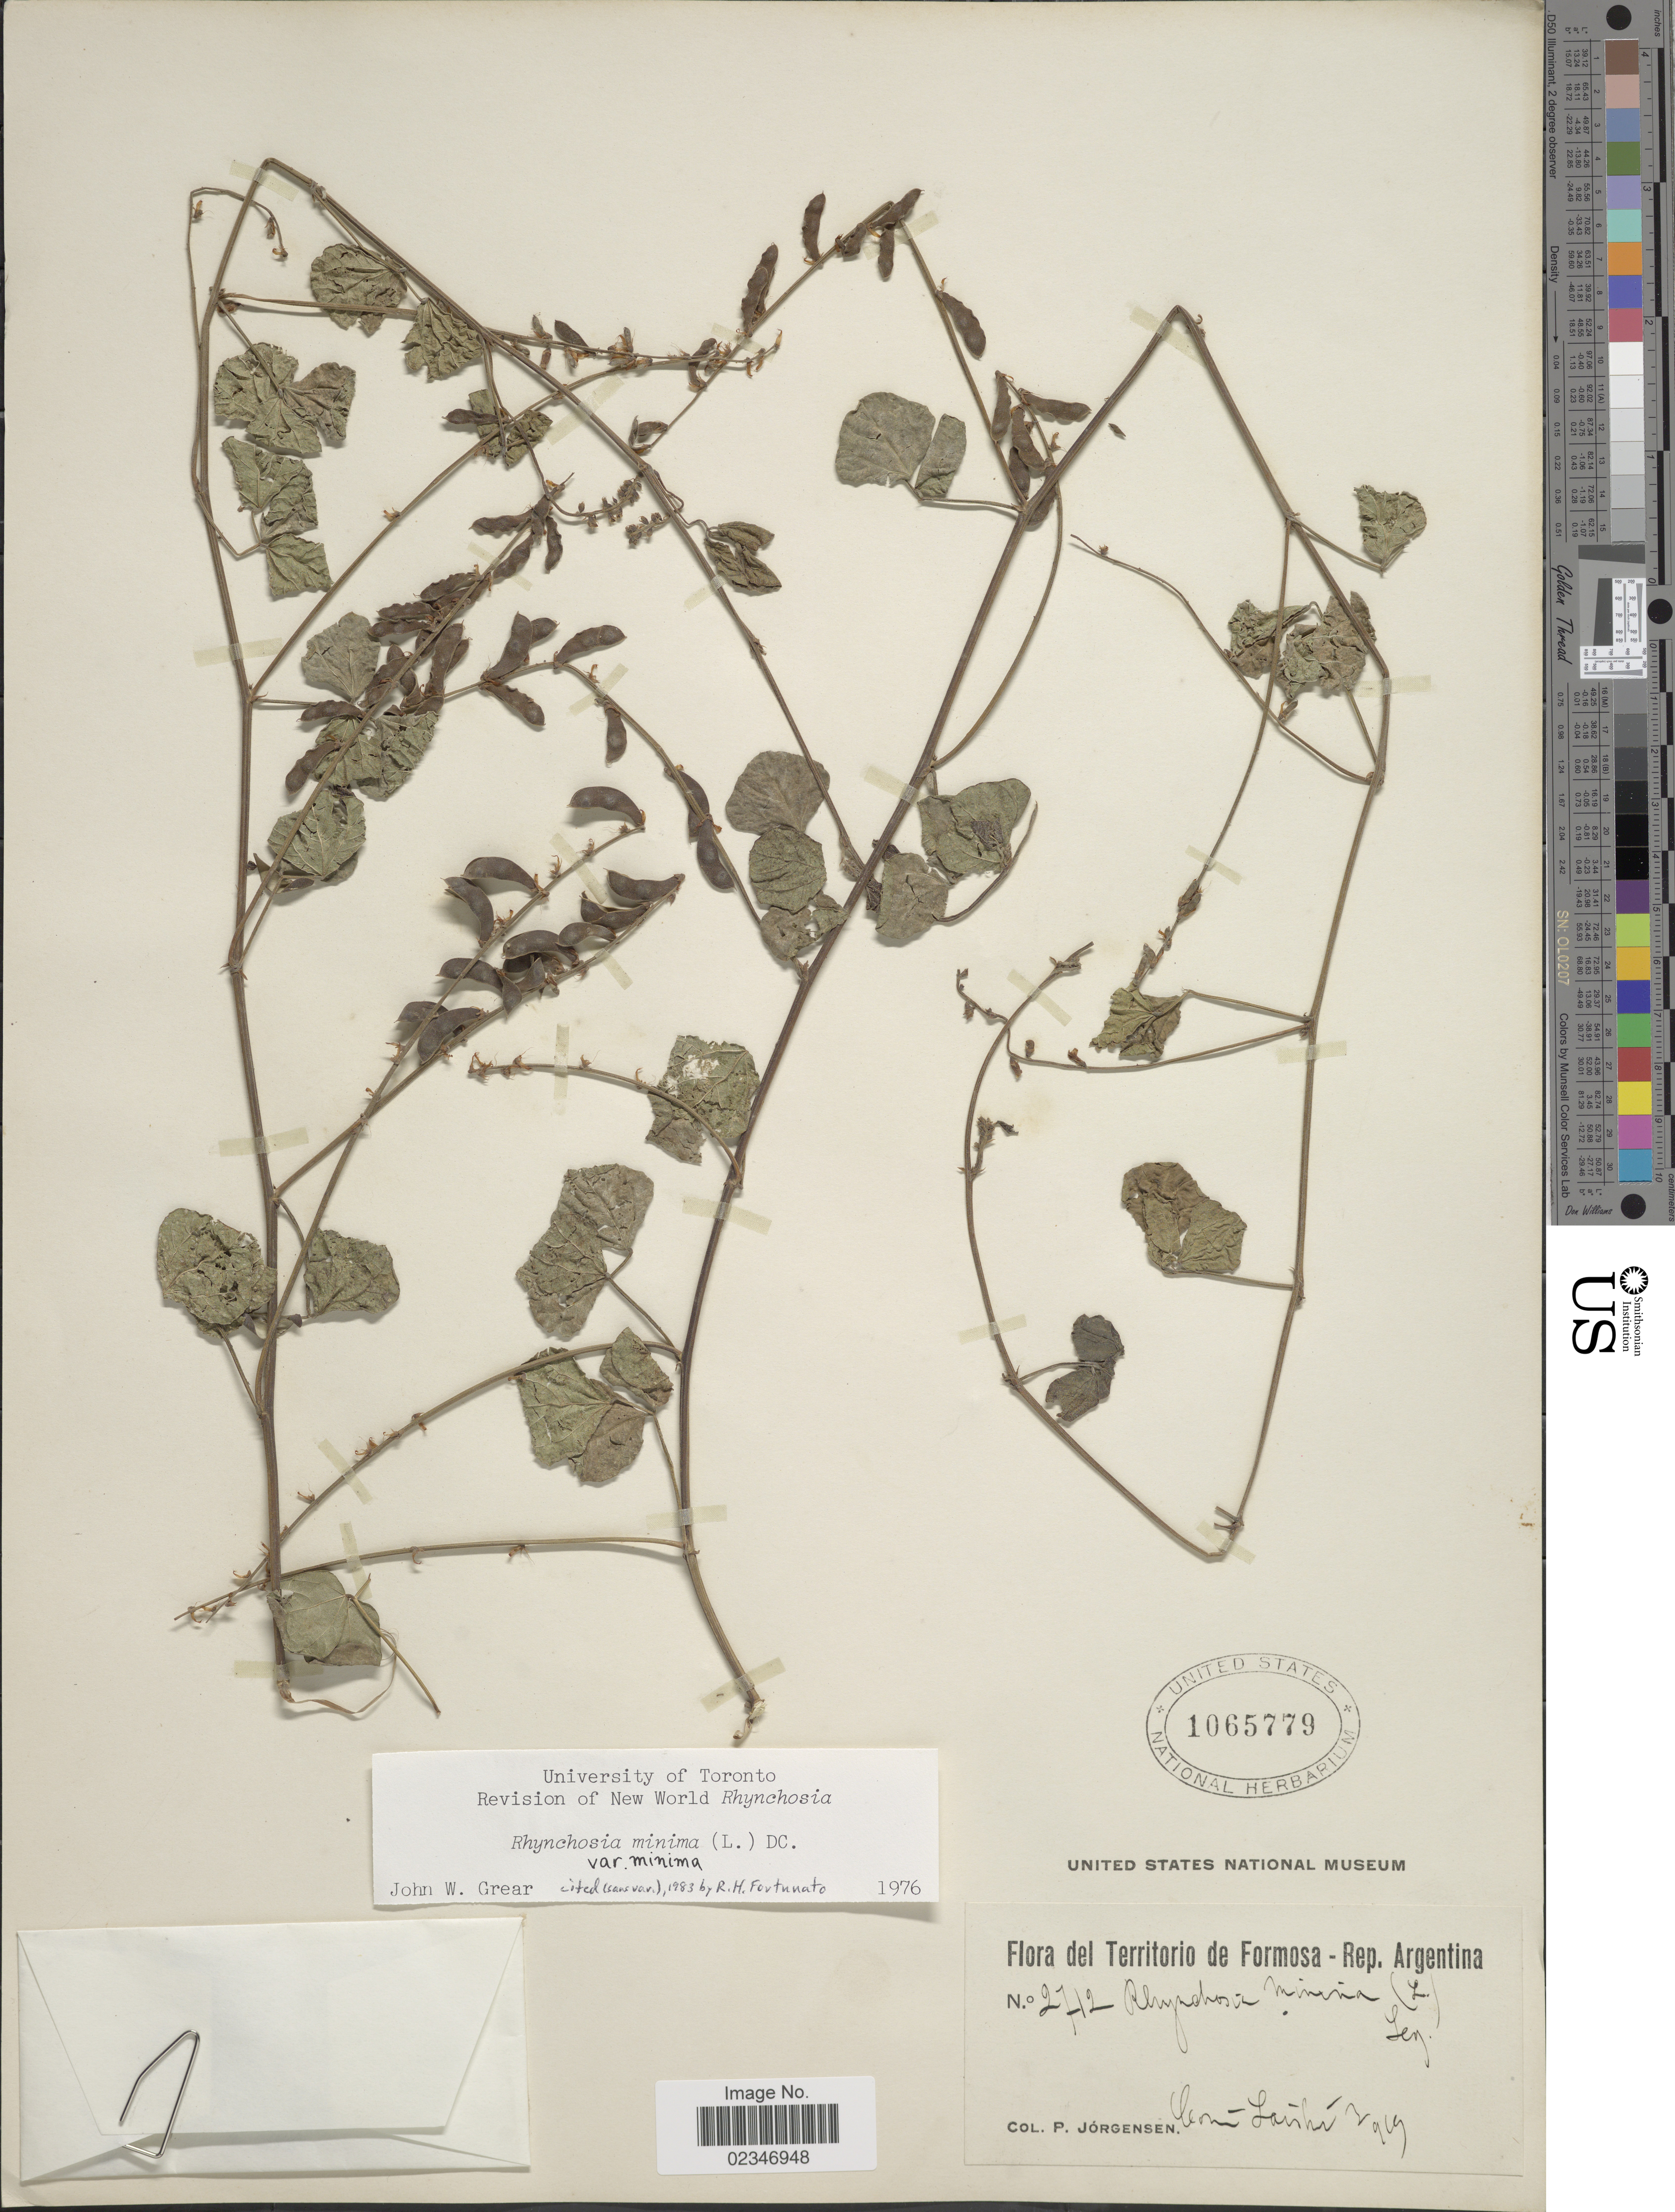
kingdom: Plantae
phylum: Tracheophyta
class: Magnoliopsida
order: Fabales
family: Fabaceae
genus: Rhynchosia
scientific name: Rhynchosia minima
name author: (L.) DC.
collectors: P. Jörgensen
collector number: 2712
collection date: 1919-03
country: Argentina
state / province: Formosa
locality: Rep. Argentina, Laishi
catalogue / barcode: US 1065779